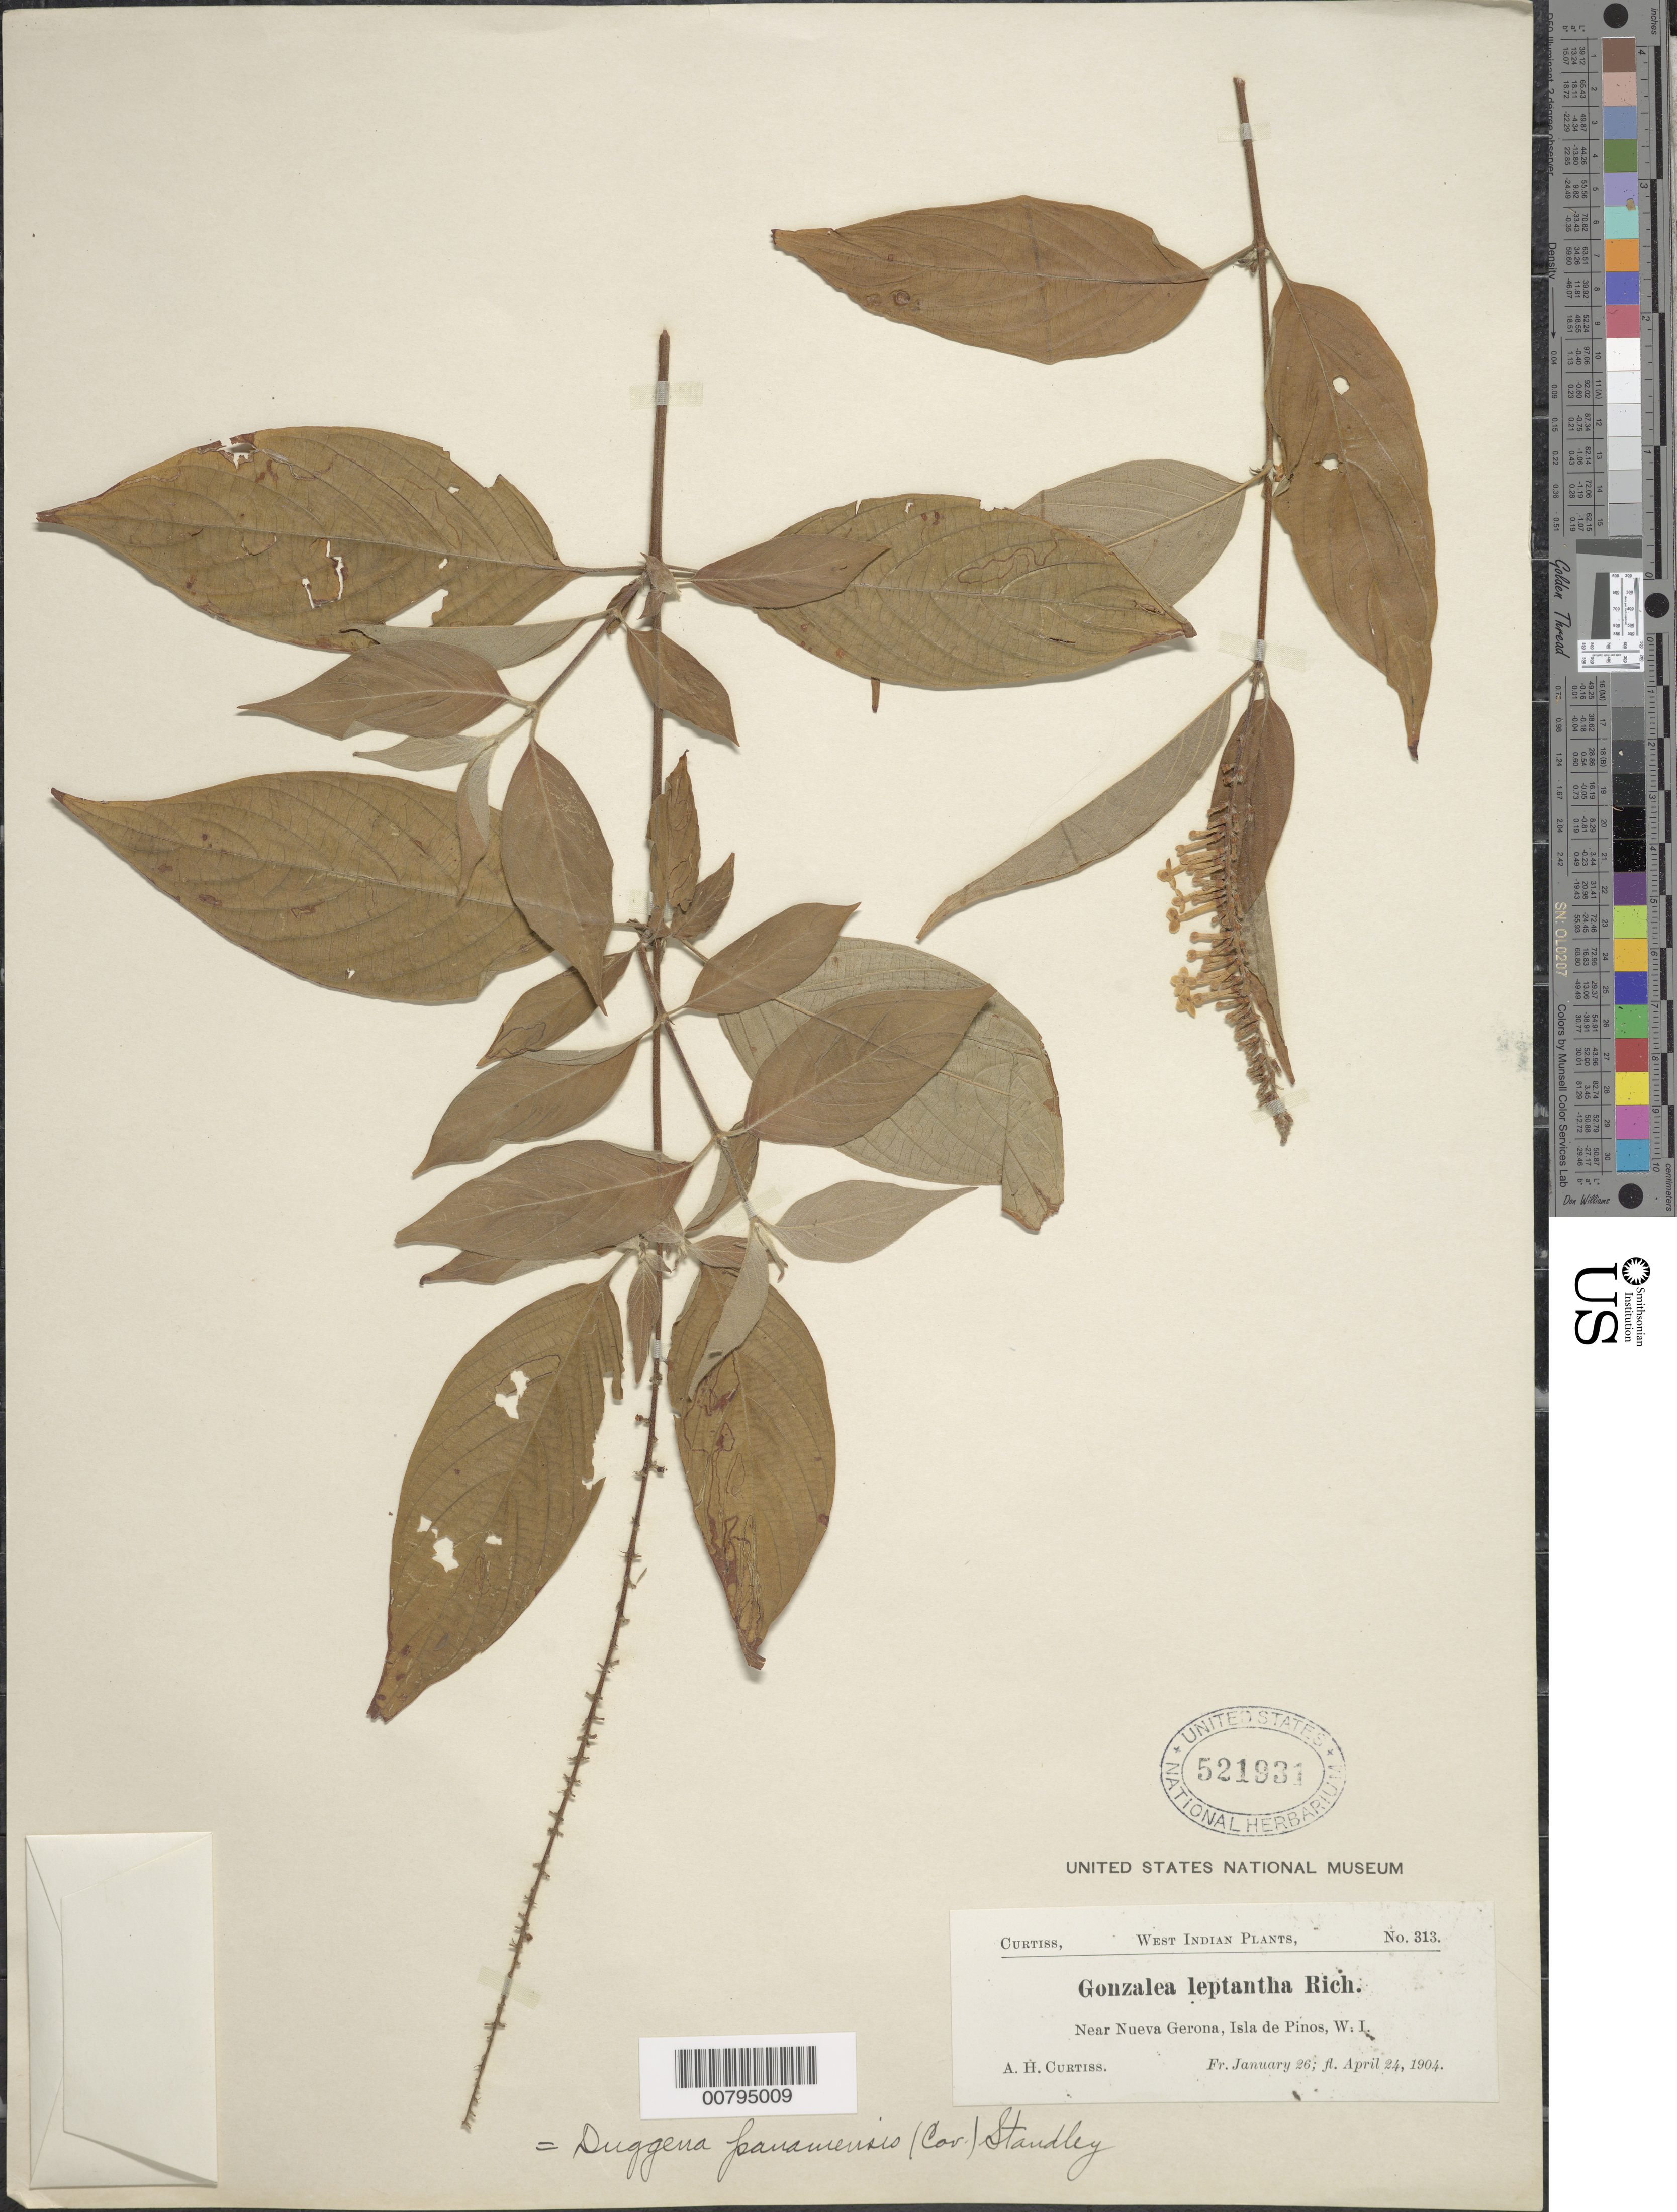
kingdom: Plantae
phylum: Tracheophyta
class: Magnoliopsida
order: Gentianales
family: Rubiaceae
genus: Gonzalagunia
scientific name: Gonzalagunia panamensis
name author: (Cav.) K. Schum.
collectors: A. H. Curtiss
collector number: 313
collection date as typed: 26 Jan 1904 to 24 Apr 1904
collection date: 1904-01-26/1904-04-24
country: Cuba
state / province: Isla de La Juventud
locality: Near Nueva Gerona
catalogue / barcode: US 521931